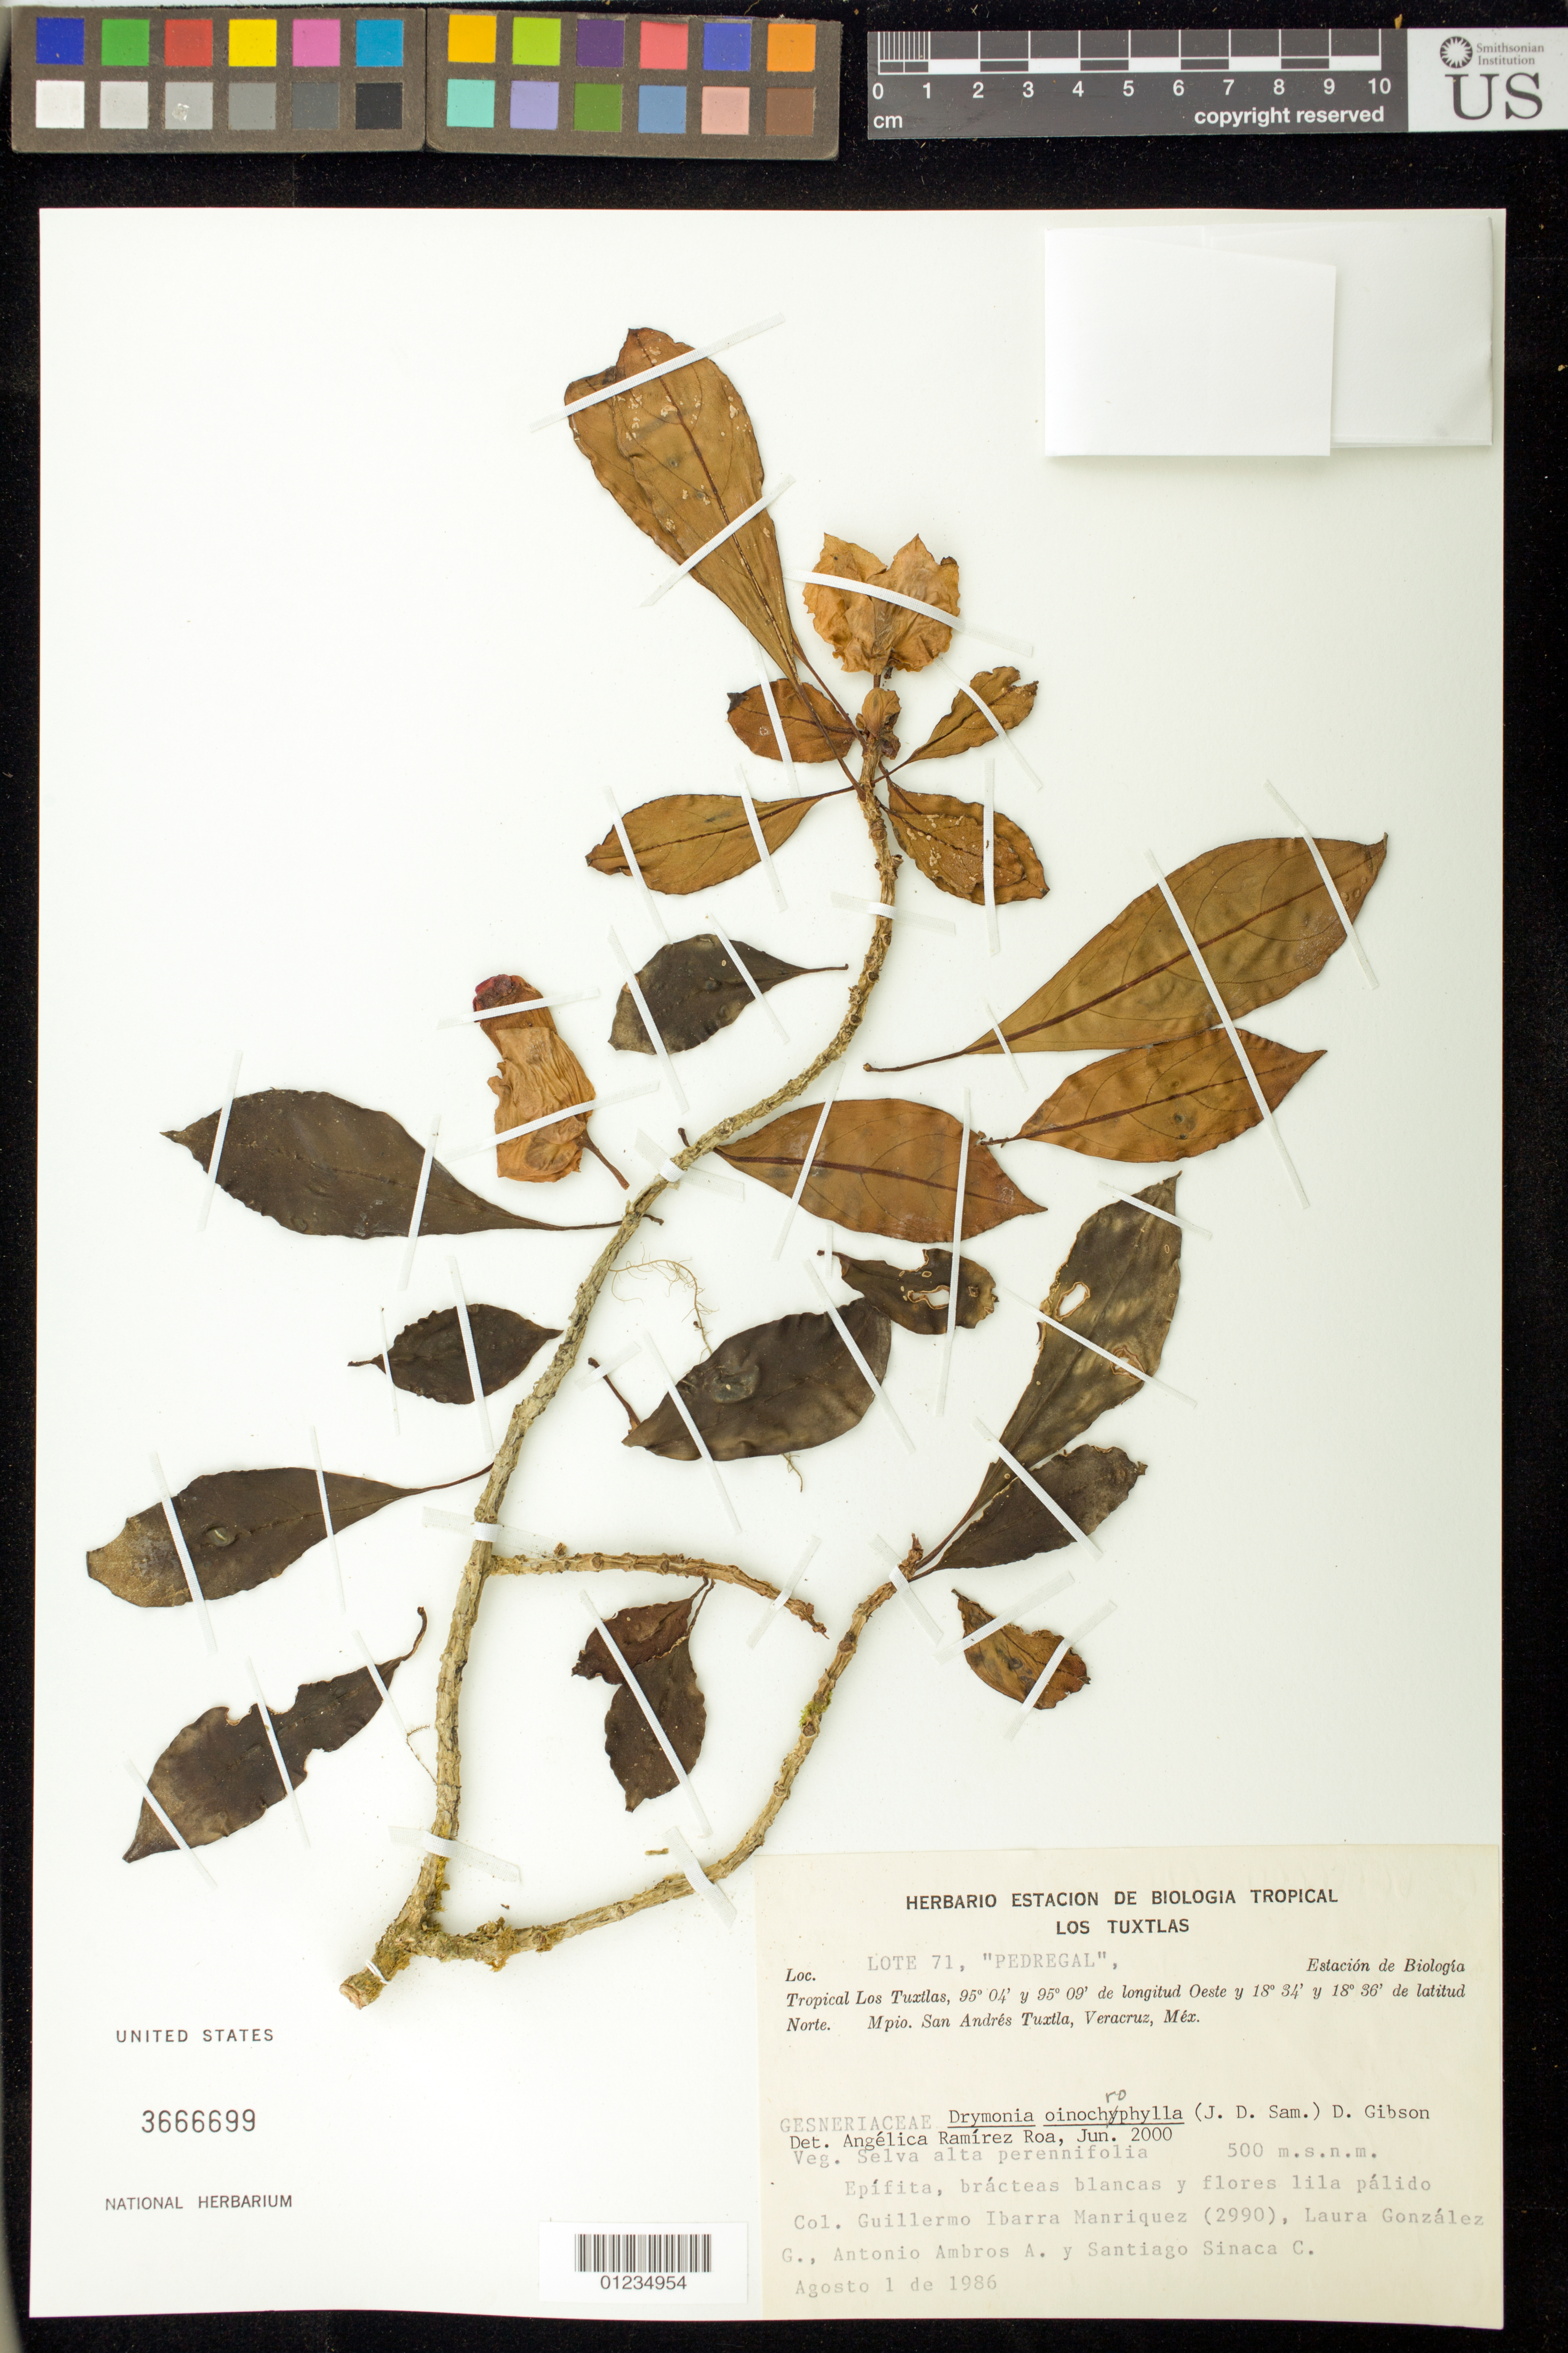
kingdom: Plantae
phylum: Tracheophyta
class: Magnoliopsida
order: Lamiales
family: Gesneriaceae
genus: Drymonia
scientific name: Drymonia mexicana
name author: Clavijo & J.L. Clark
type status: Isotype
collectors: G. Ibarra-Manríquez, S. Sinaca Colin, A. Ambros A. & L. González G.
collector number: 2990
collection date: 1986-08-01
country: Mexico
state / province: Veracruz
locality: Tropical Los Tuxtlas, Mpio. San Andres Tuxtla.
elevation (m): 500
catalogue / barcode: US 3666699